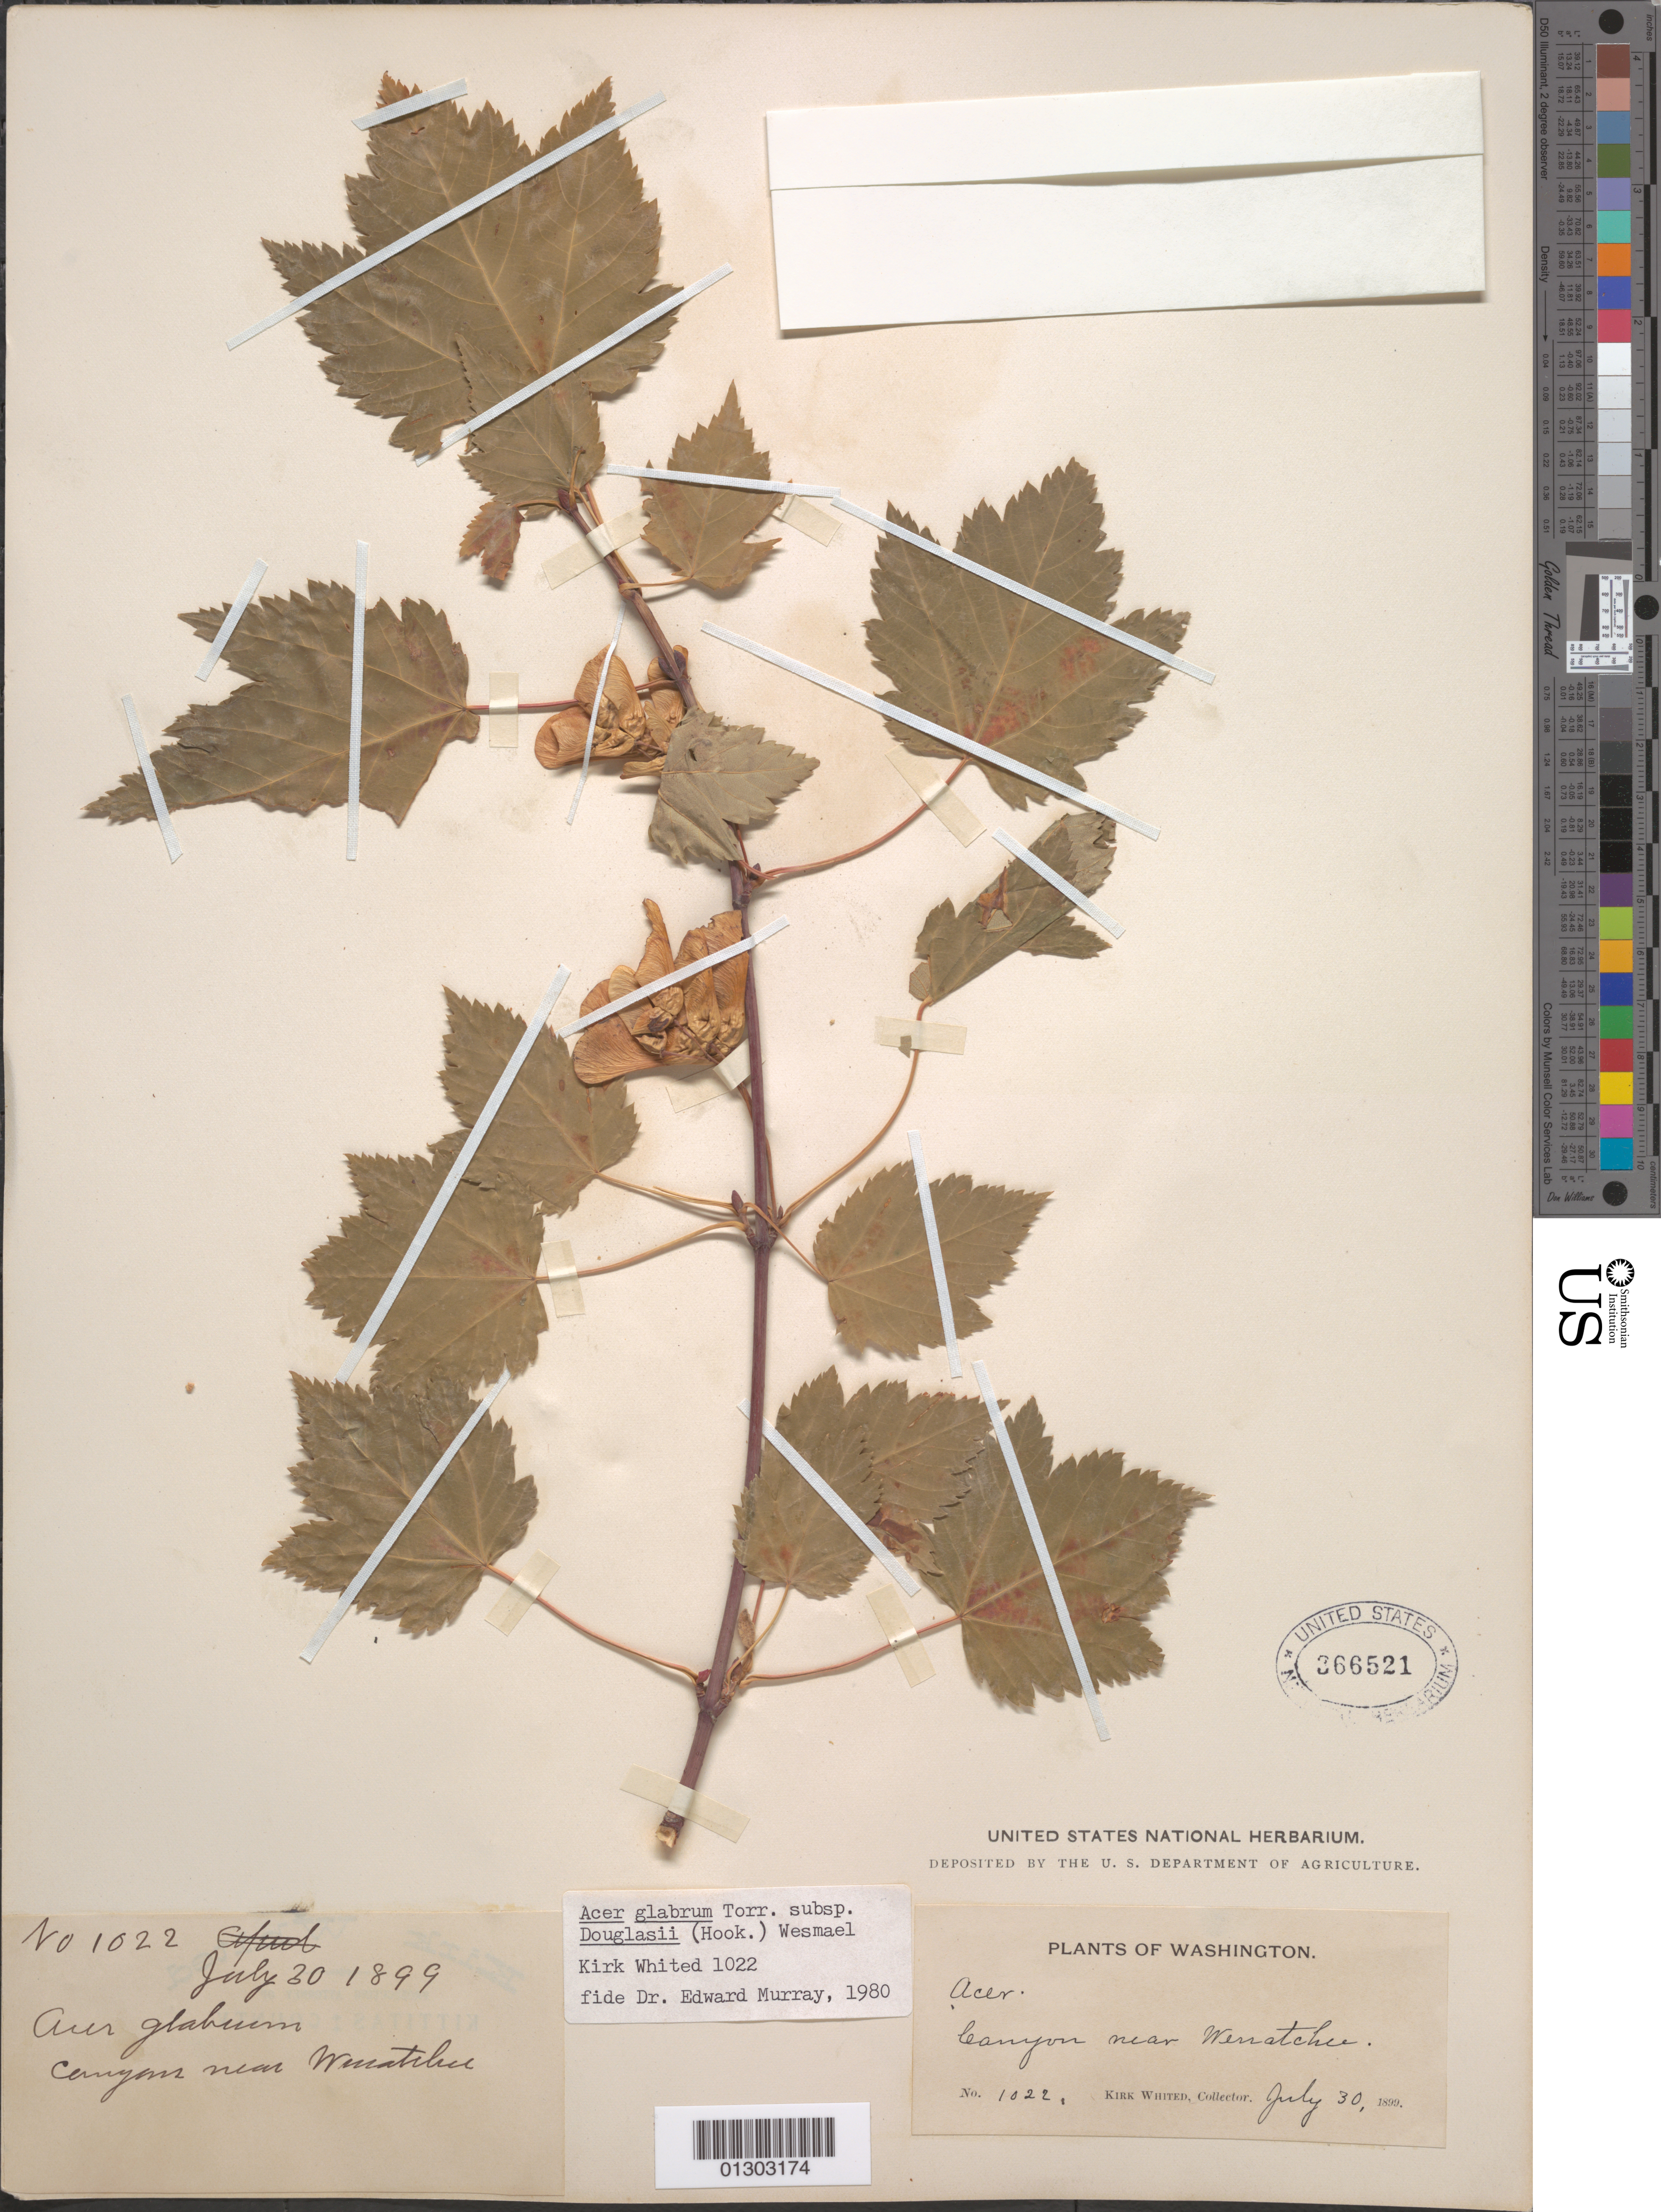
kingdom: Plantae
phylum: Tracheophyta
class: Magnoliopsida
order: Sapindales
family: Sapindaceae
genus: Acer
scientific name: Acer glabrum var. douglasii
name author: (Hook.) Dippel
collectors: K. Whited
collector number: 1022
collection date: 1899-07-30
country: United States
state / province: Washington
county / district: Chelan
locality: Wenatchee, near.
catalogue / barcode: US 366521